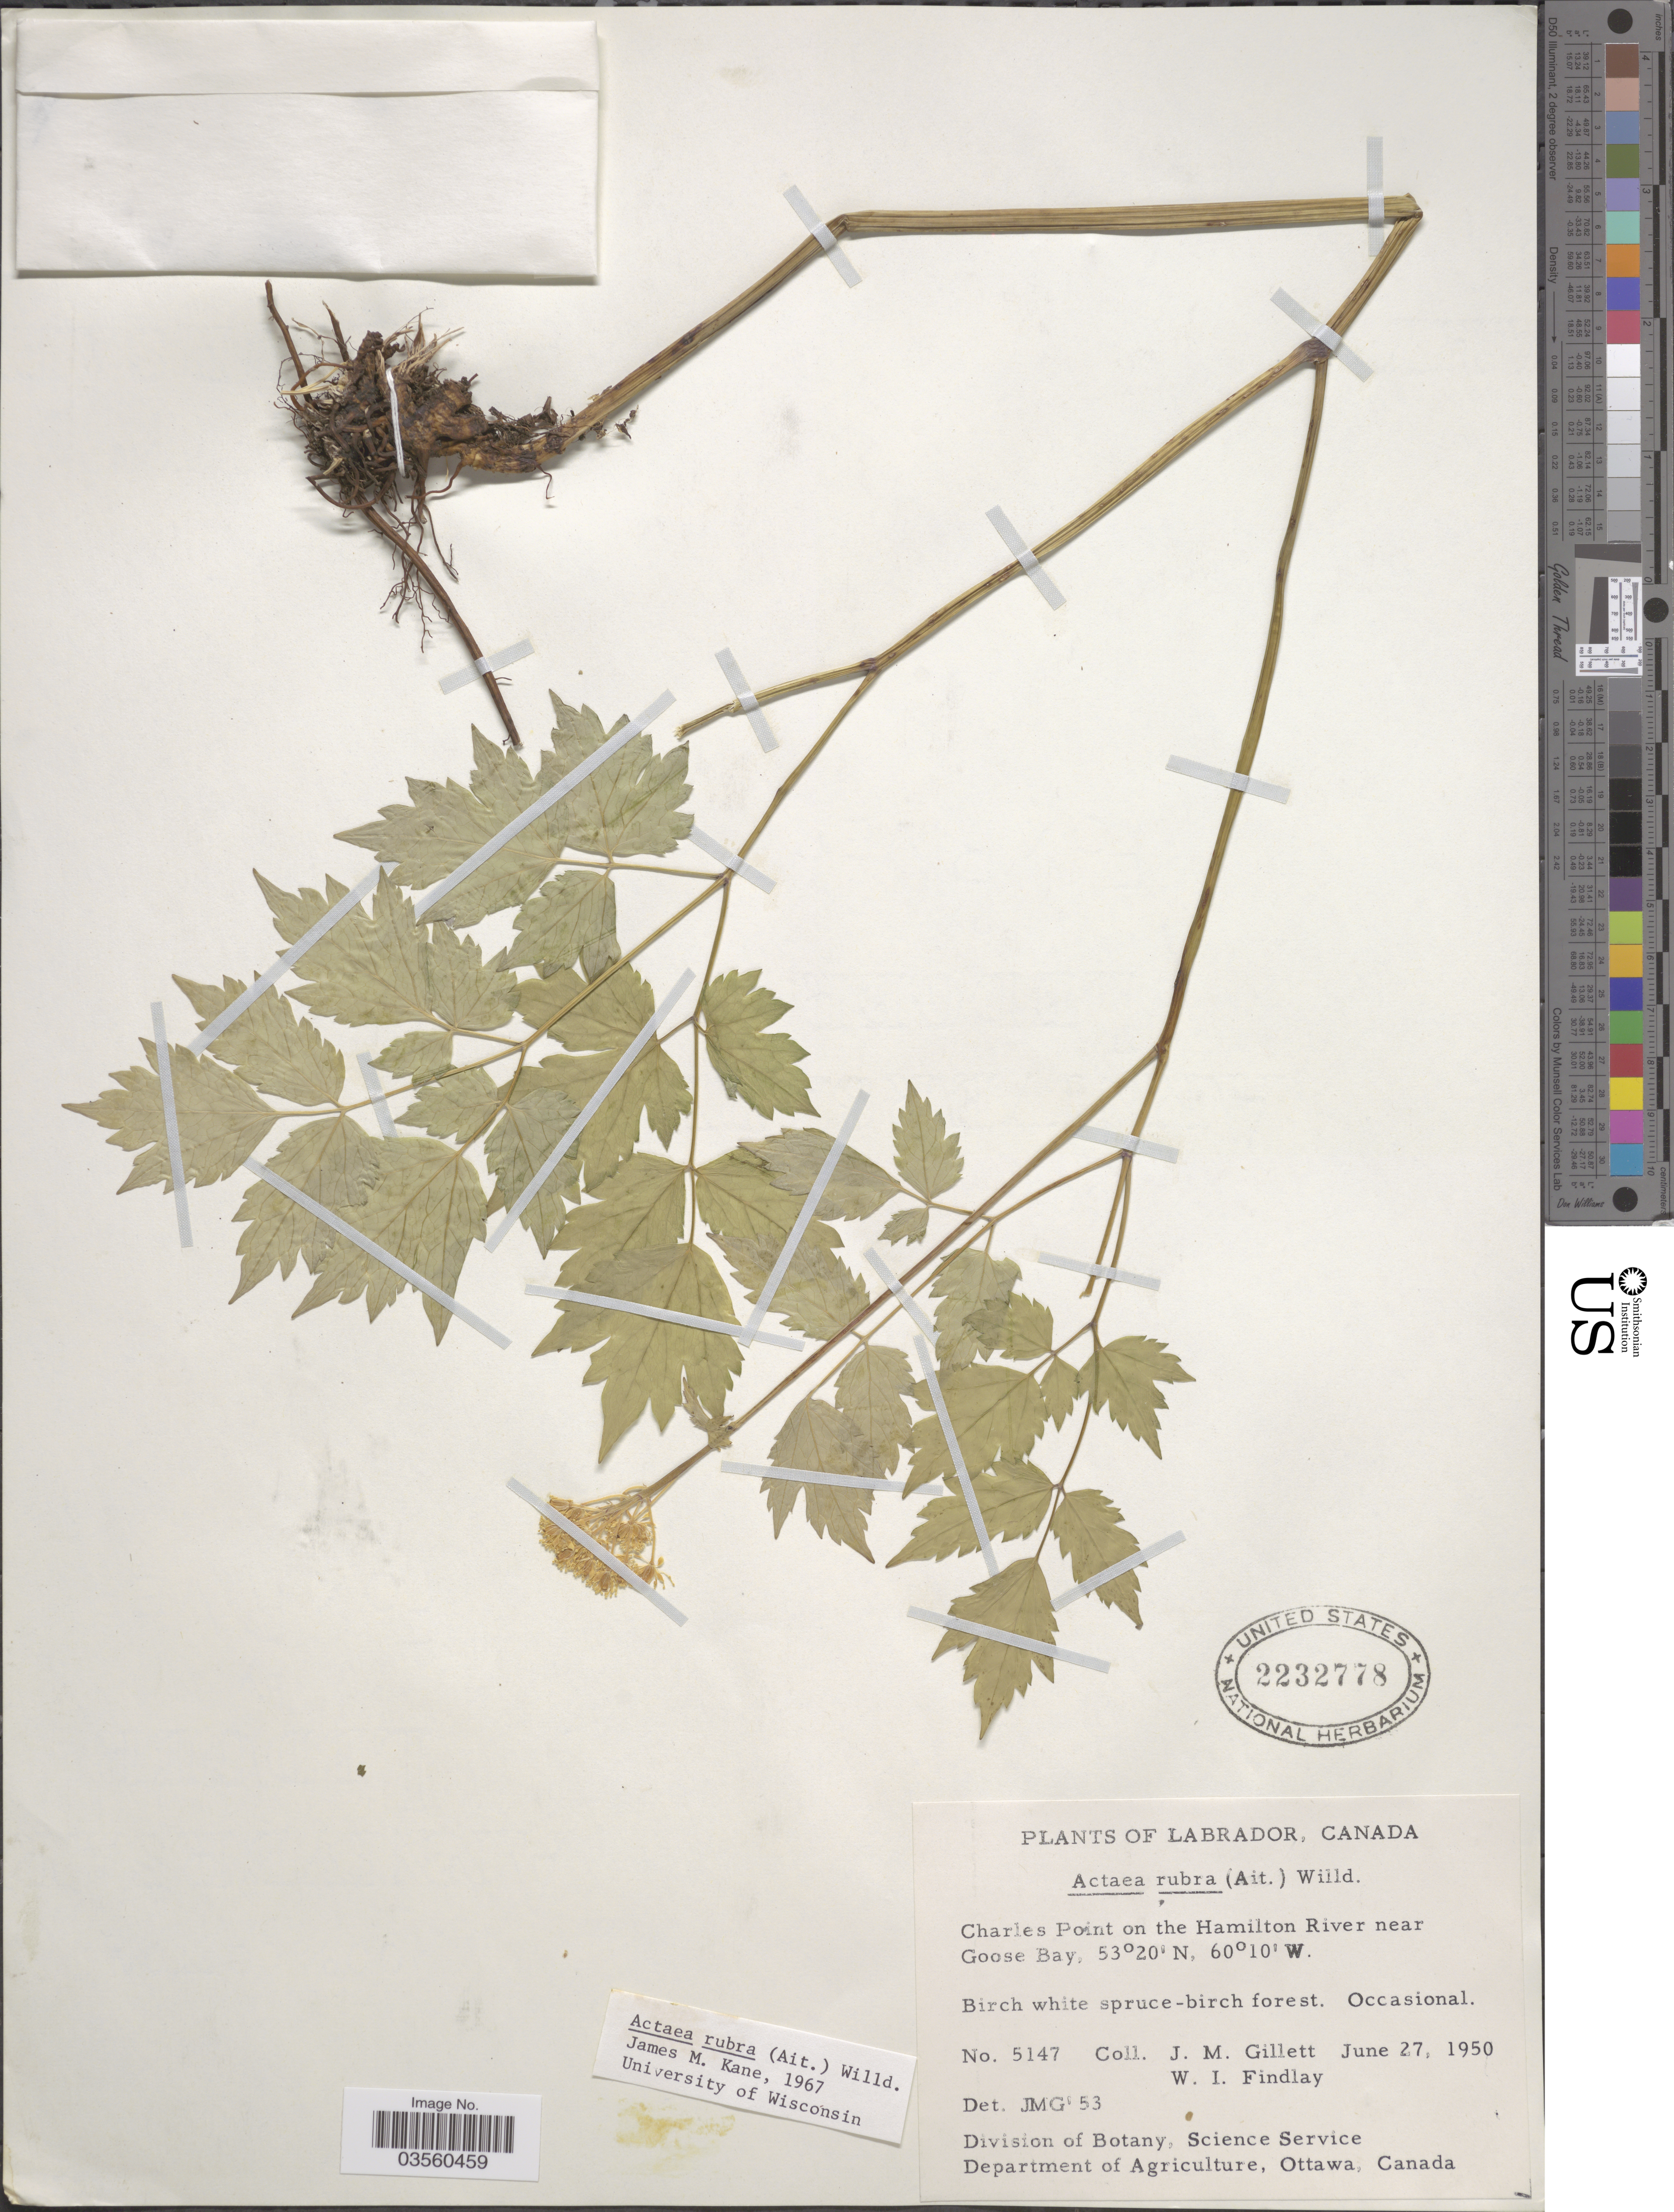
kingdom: Plantae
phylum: Tracheophyta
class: Magnoliopsida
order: Ranunculales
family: Ranunculaceae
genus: Actaea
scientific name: Actaea rubra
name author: (Aiton) Willd.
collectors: J. M. Gillett & W. Findlay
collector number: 5147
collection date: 1950-06-27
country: Canada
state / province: Newfoundland and Labrador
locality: Labrador. Charles Point on the Hamilton River near Goose Bay.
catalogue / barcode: US 2232778